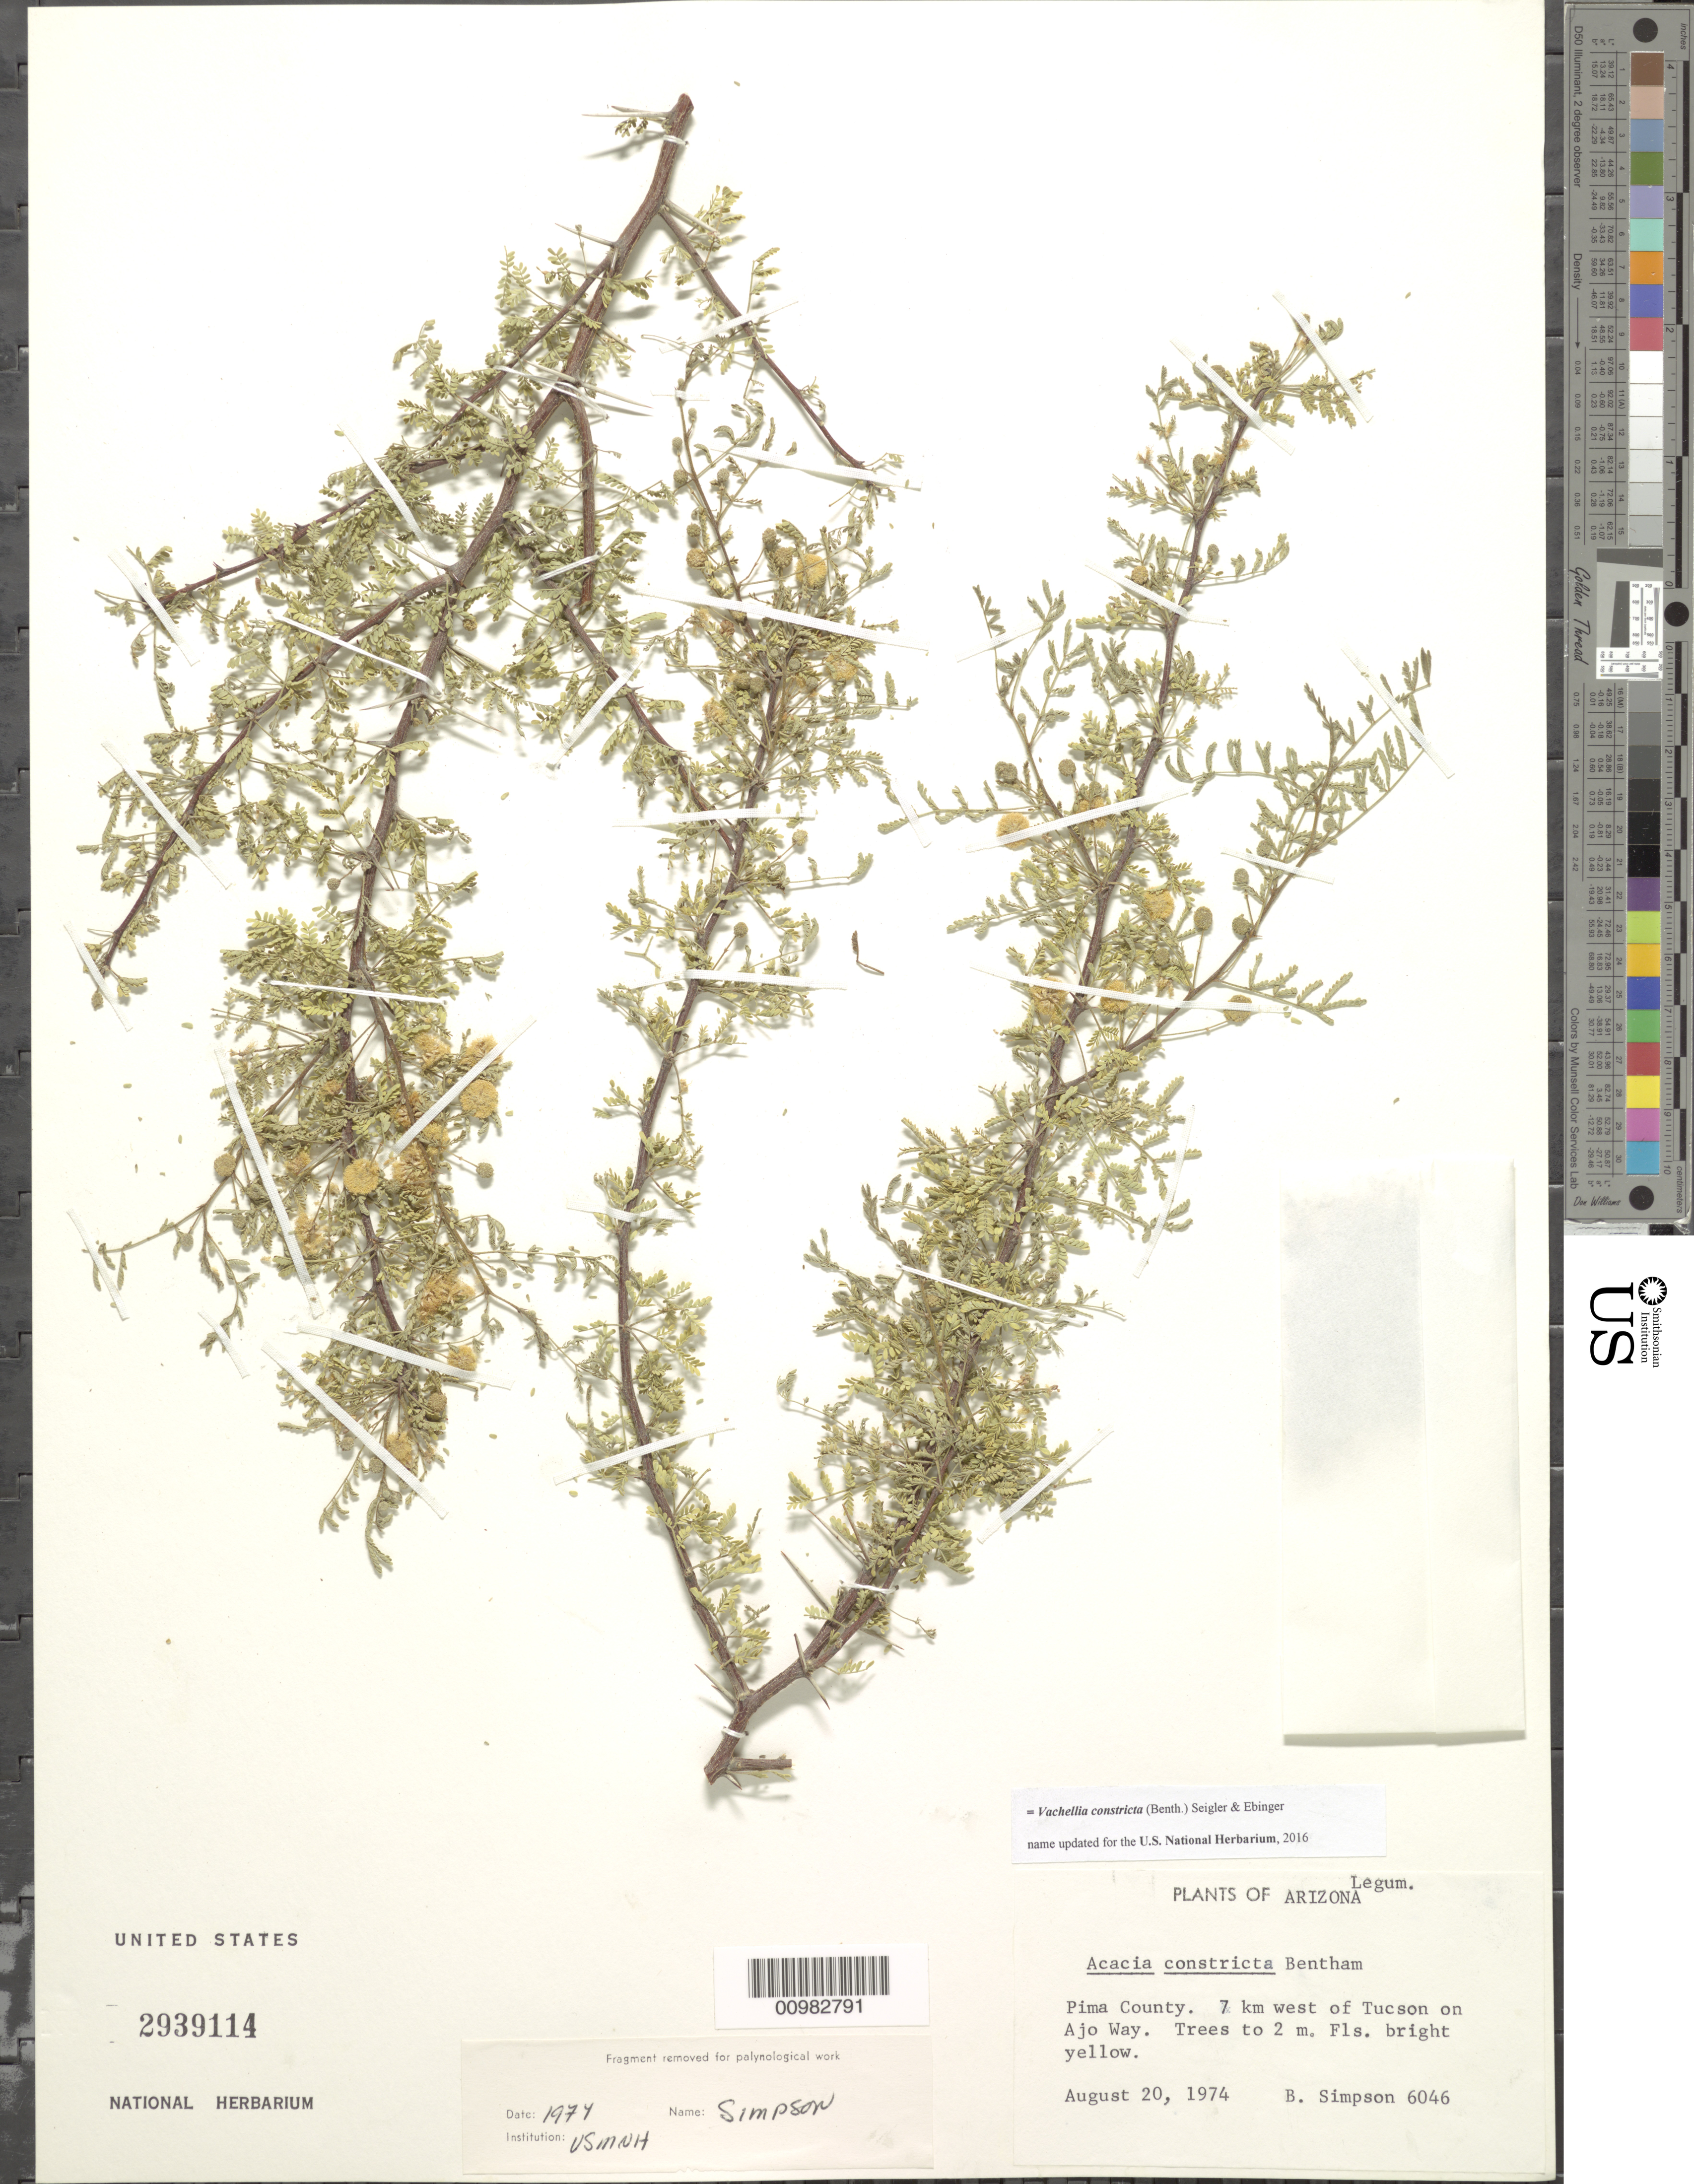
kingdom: Plantae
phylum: Tracheophyta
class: Magnoliopsida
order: Fabales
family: Fabaceae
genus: Vachellia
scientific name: Vachellia constricta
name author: (Benth.) Seigler & Ebinger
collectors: B. B. Simpson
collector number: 6046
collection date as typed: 20 Aug 1974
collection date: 1974-08-20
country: United States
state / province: Arizona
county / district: Pima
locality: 7 km W of Tucson on Ajo Way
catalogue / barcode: US 2939114